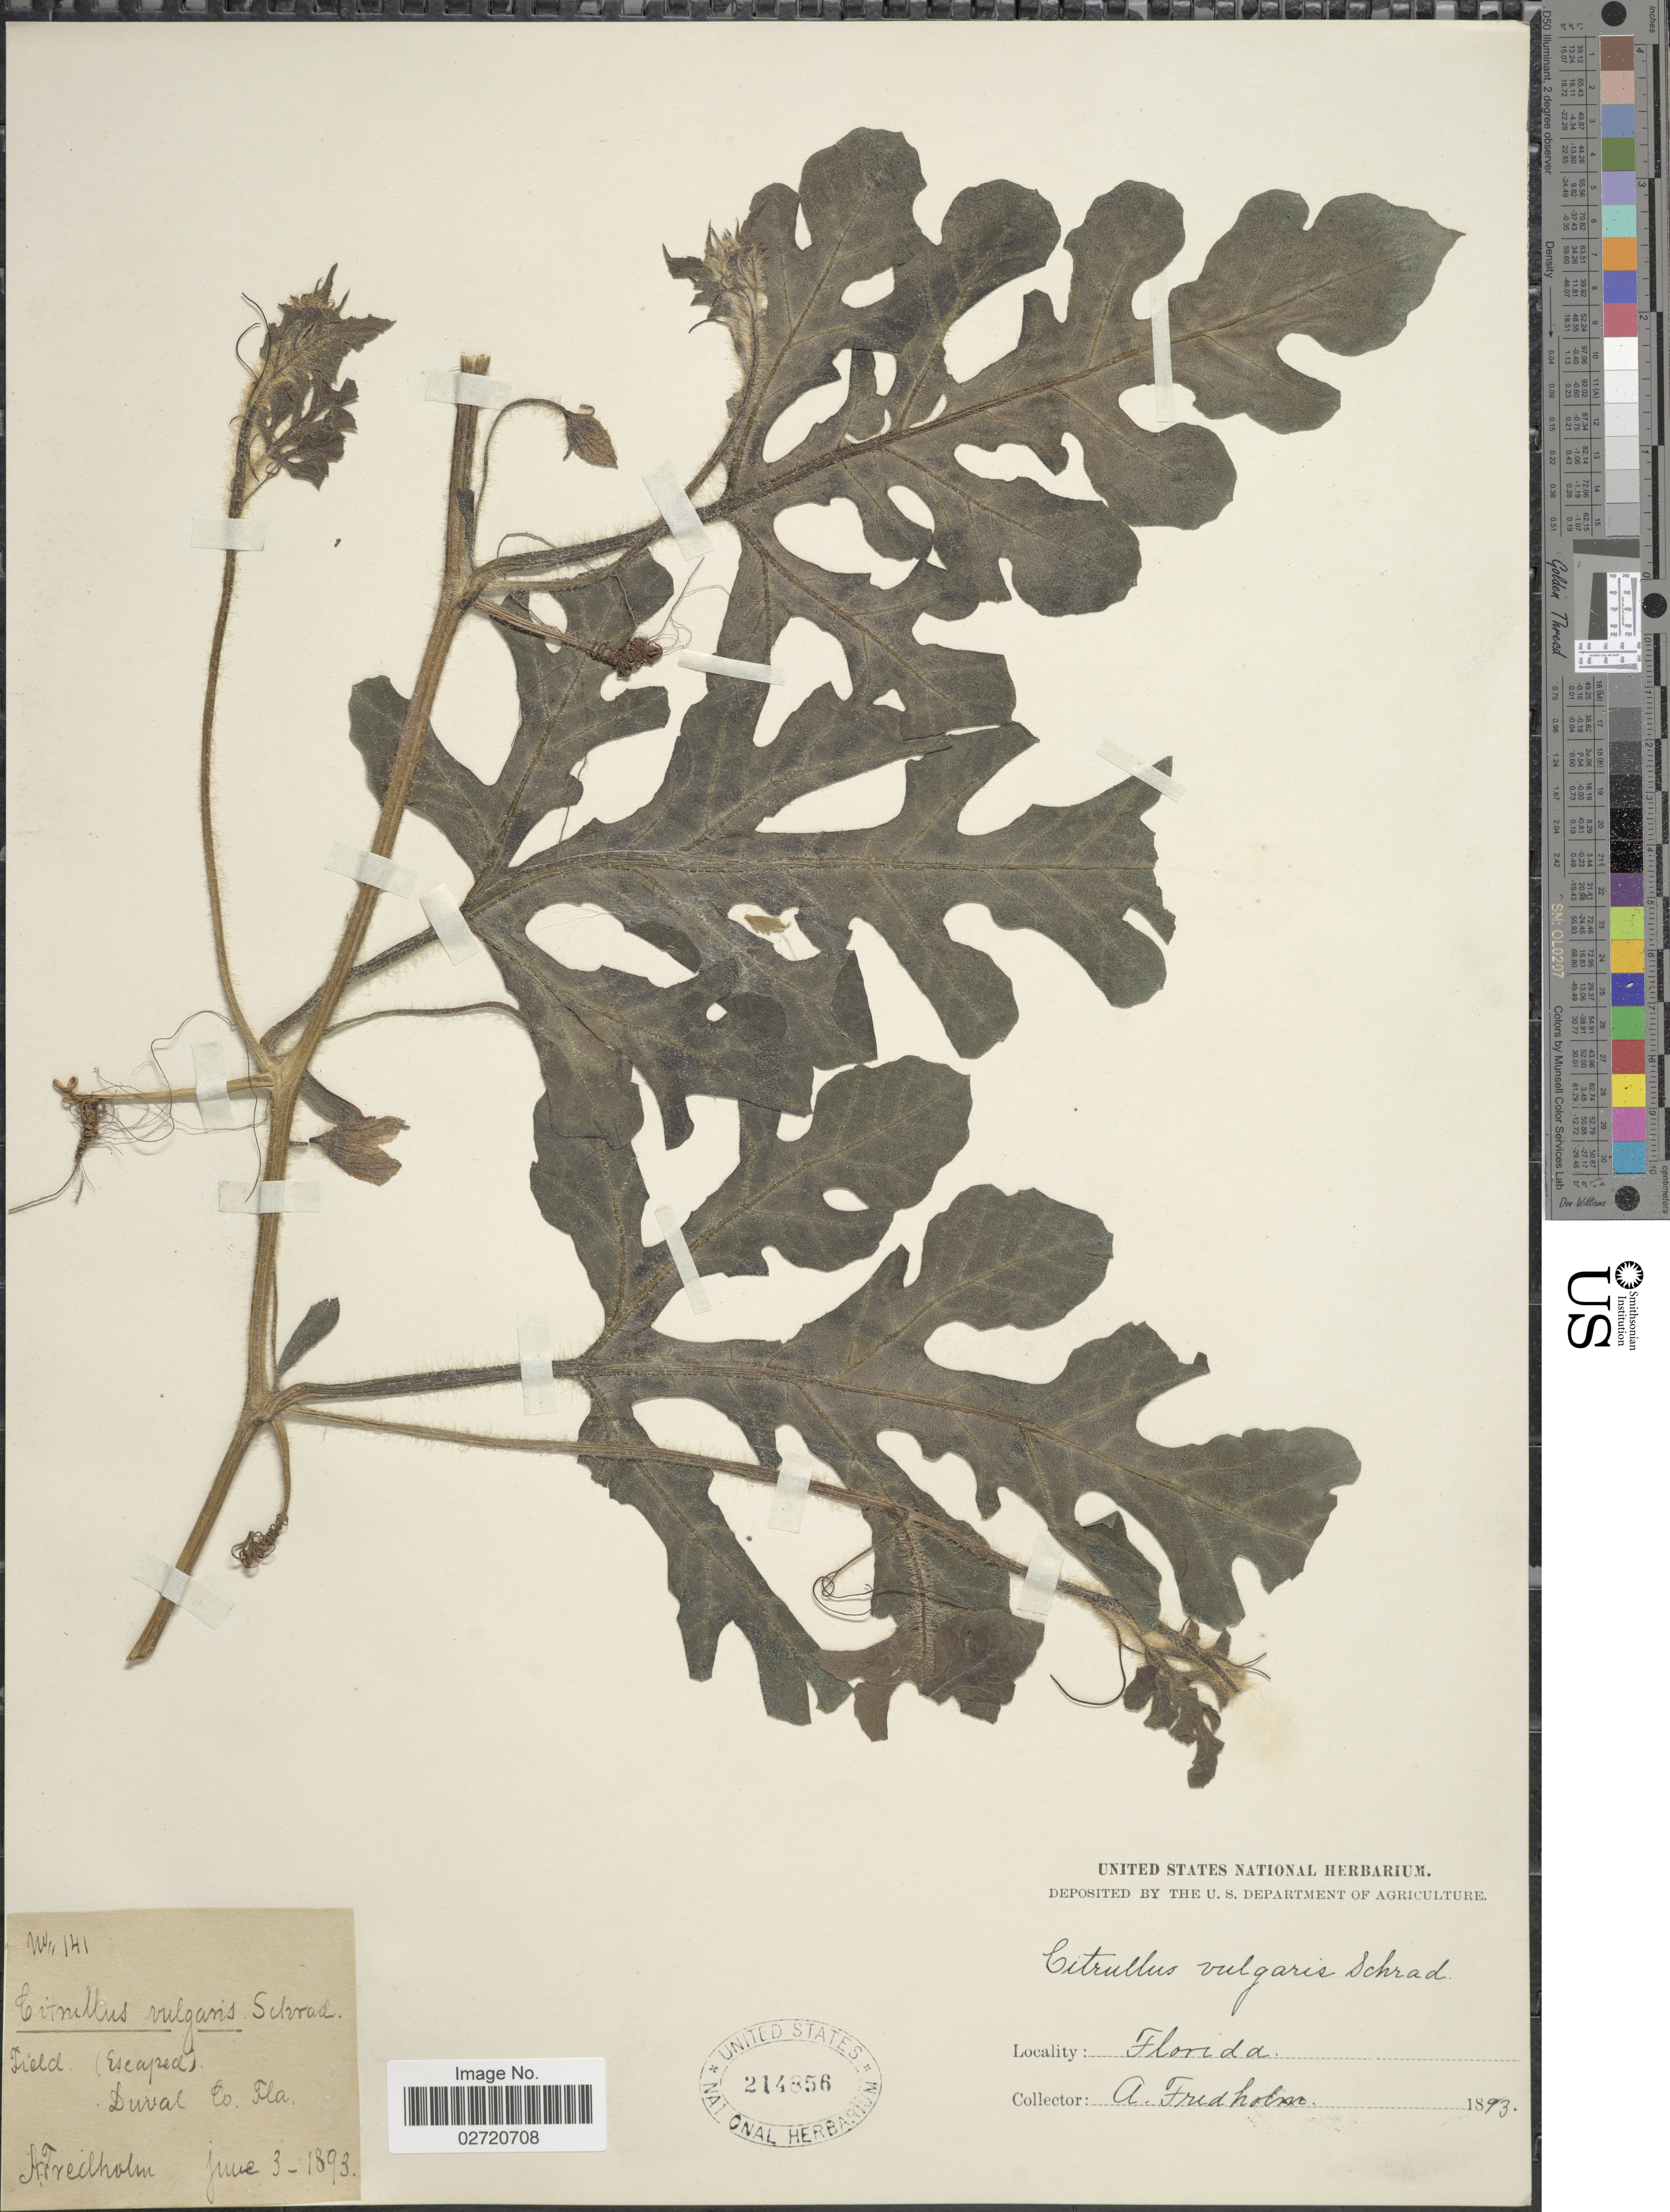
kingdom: Plantae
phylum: Tracheophyta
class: Magnoliopsida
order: Cucurbitales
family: Cucurbitaceae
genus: Citrullus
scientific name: Citrullus lanatus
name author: (Thunb.) Matsum. & Nakai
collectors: A. Fredholm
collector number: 141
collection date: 1893-06-03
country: United States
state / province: Florida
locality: Duval Co.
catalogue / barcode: US 214856